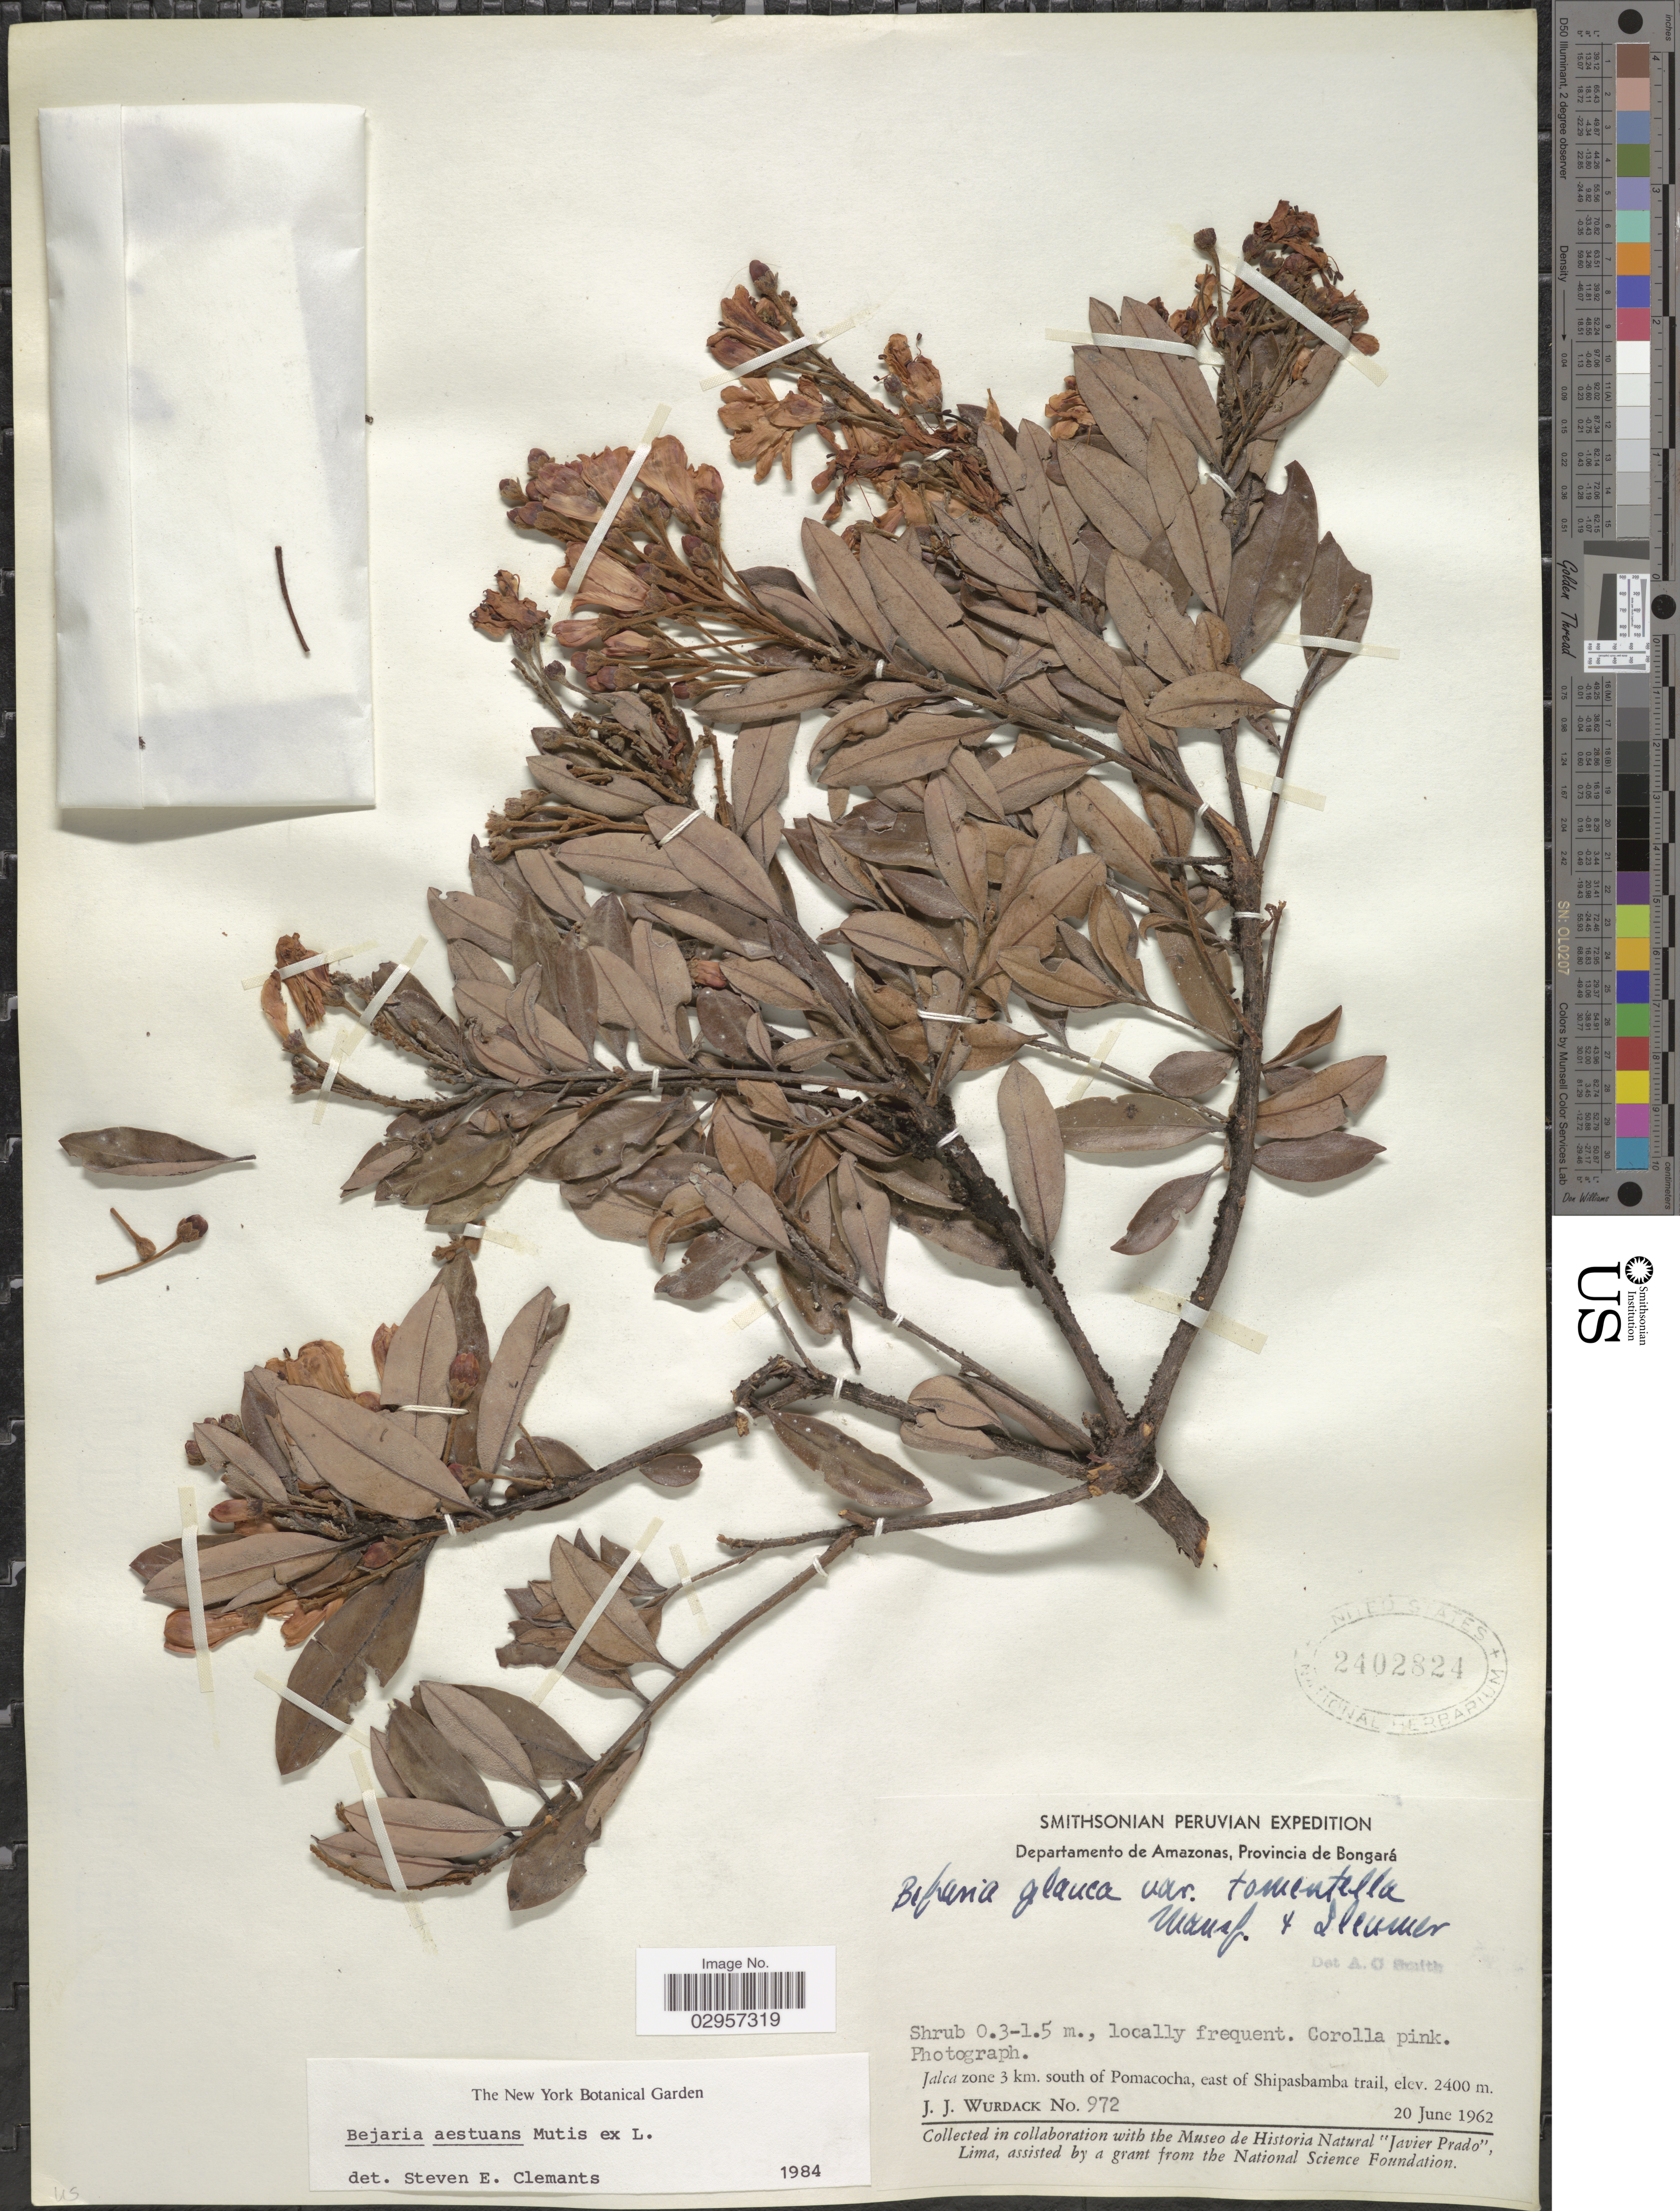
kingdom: Plantae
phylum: Tracheophyta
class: Magnoliopsida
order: Ericales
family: Ericaceae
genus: Befaria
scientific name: Befaria aestuans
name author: Mutis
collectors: J. J. Wurdack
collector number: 972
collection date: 1962-06-20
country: Peru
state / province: Amazonas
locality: Departamento de Amazonas, Provincia de Bongará, Jalca zone 3 km. south of Pomacocha, east of Shipasbamba Trail.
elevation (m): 2400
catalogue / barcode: US 2402824